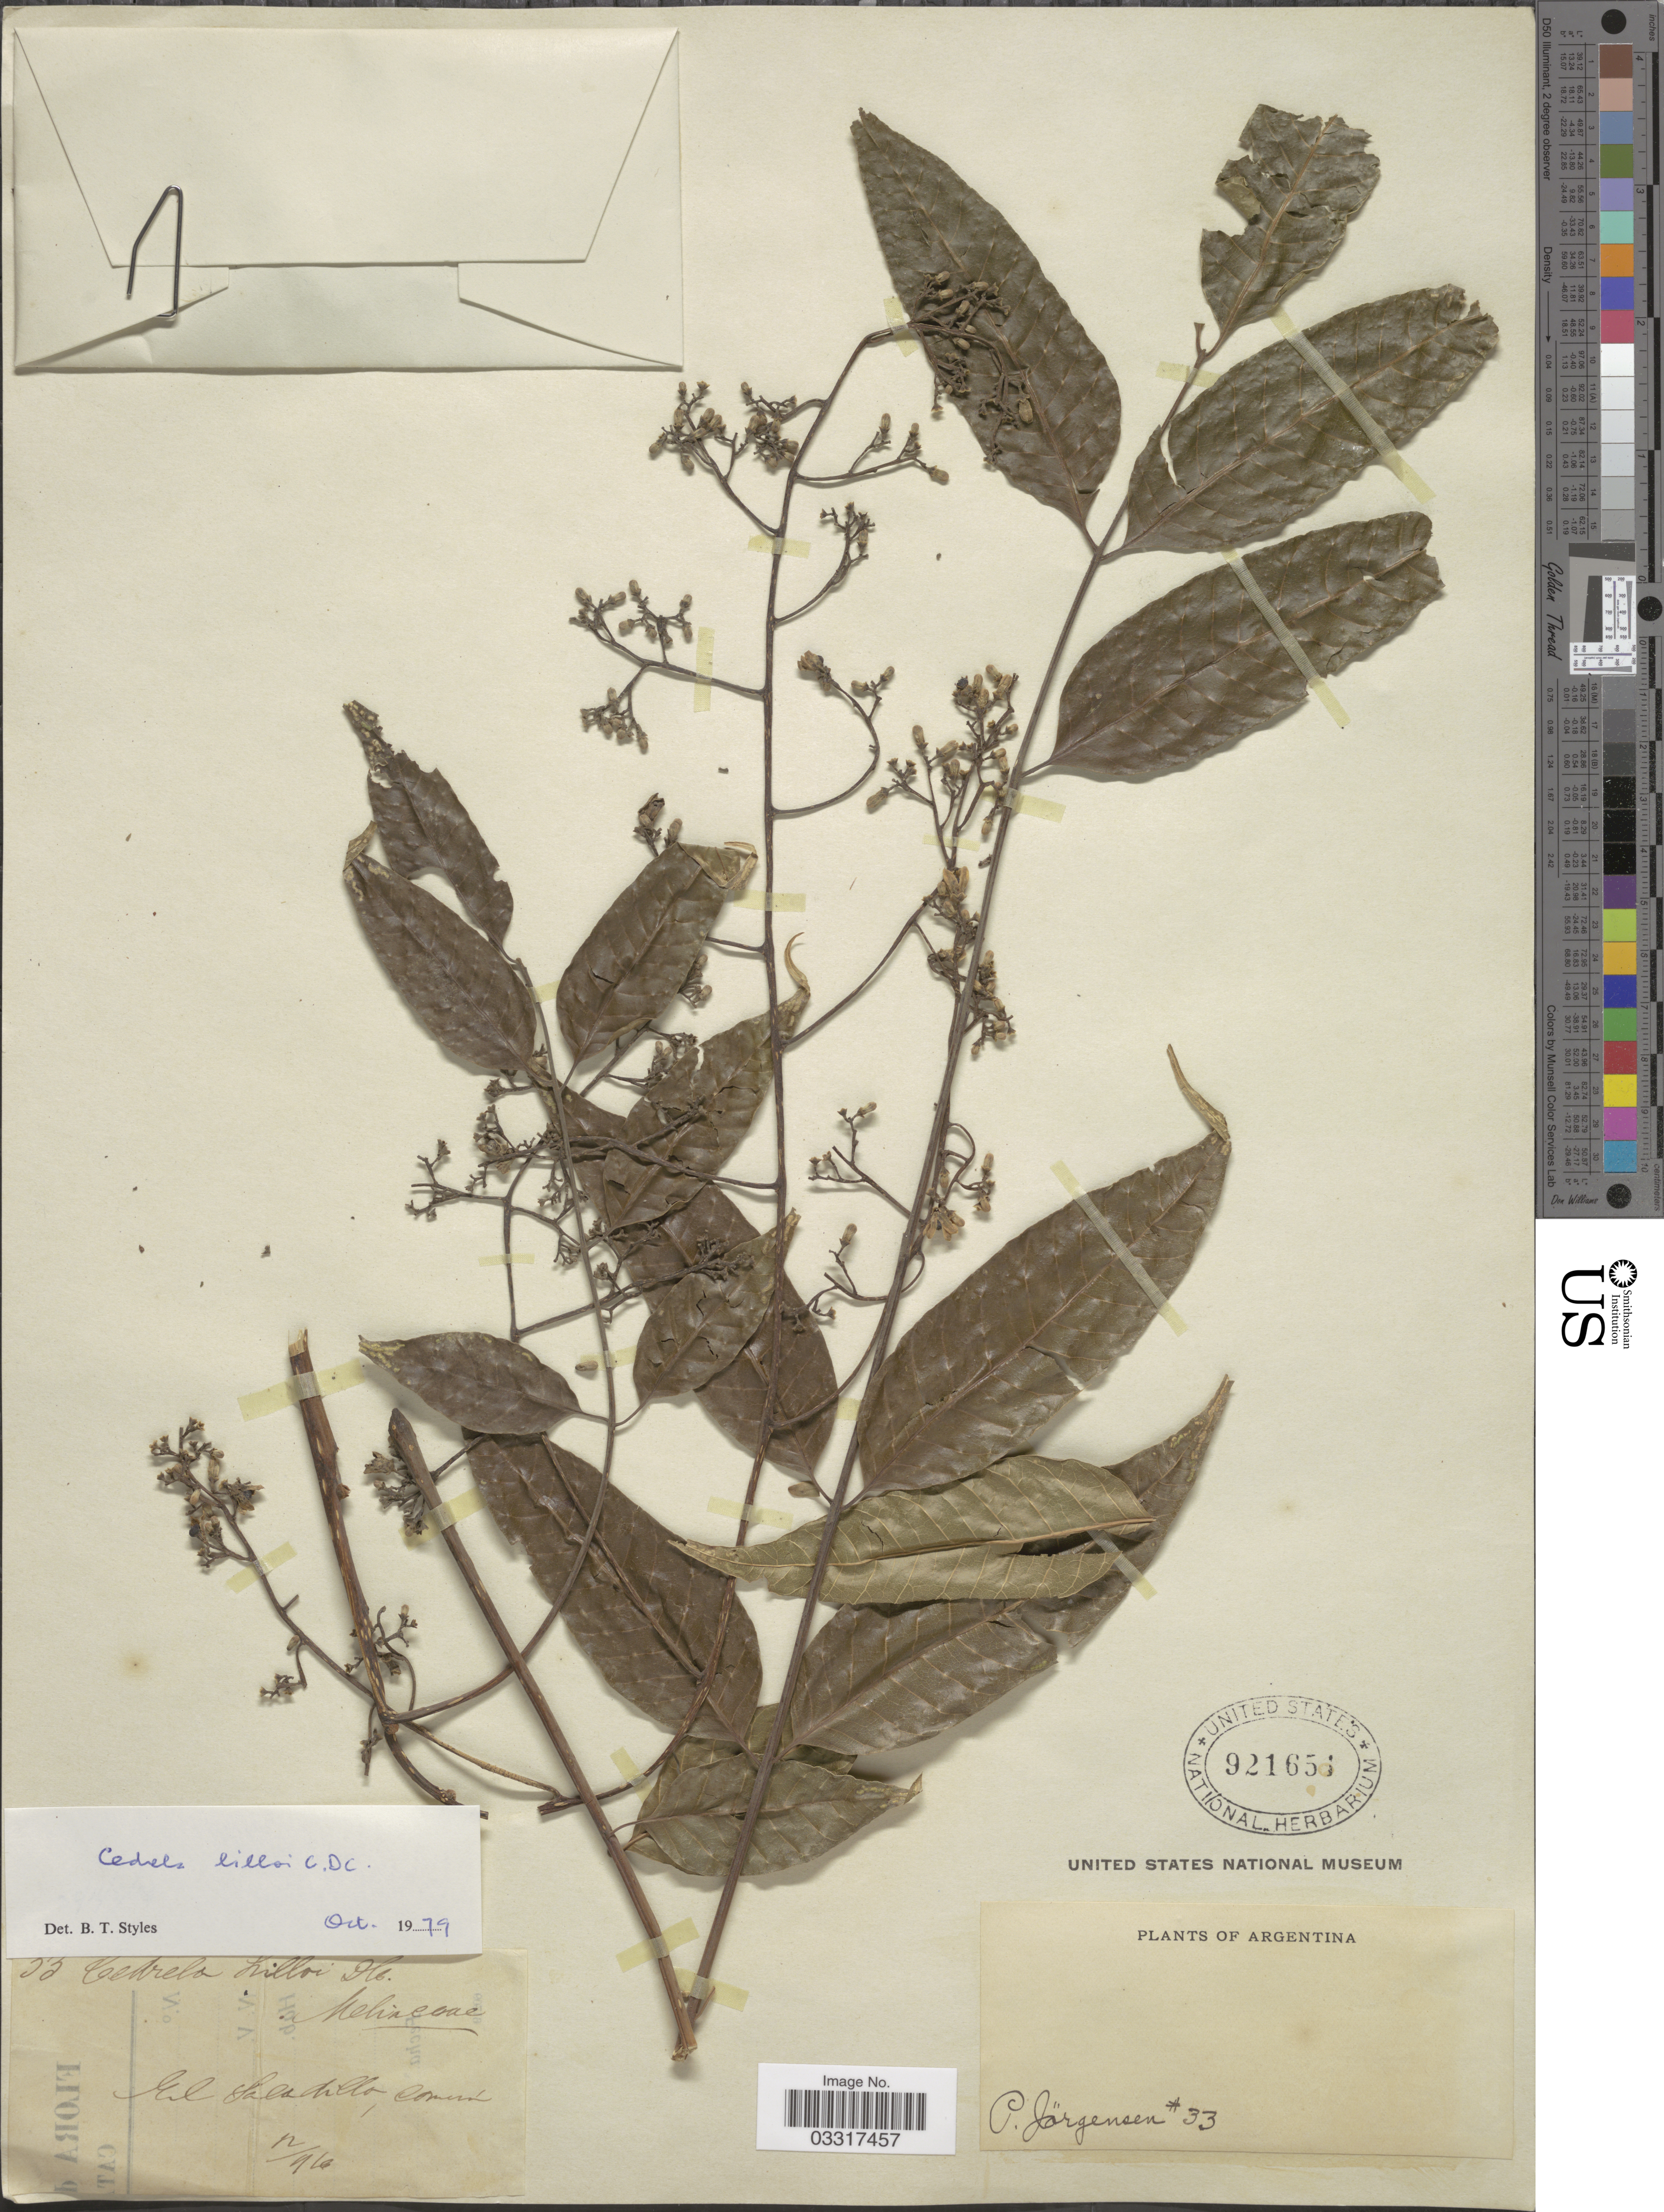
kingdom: Plantae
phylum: Tracheophyta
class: Magnoliopsida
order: Sapindales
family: Meliaceae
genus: Cedrela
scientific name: Cedrela lilloi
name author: C. DC.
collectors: P. Jörgensen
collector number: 33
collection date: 1910-12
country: Argentina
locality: El Saladillo.